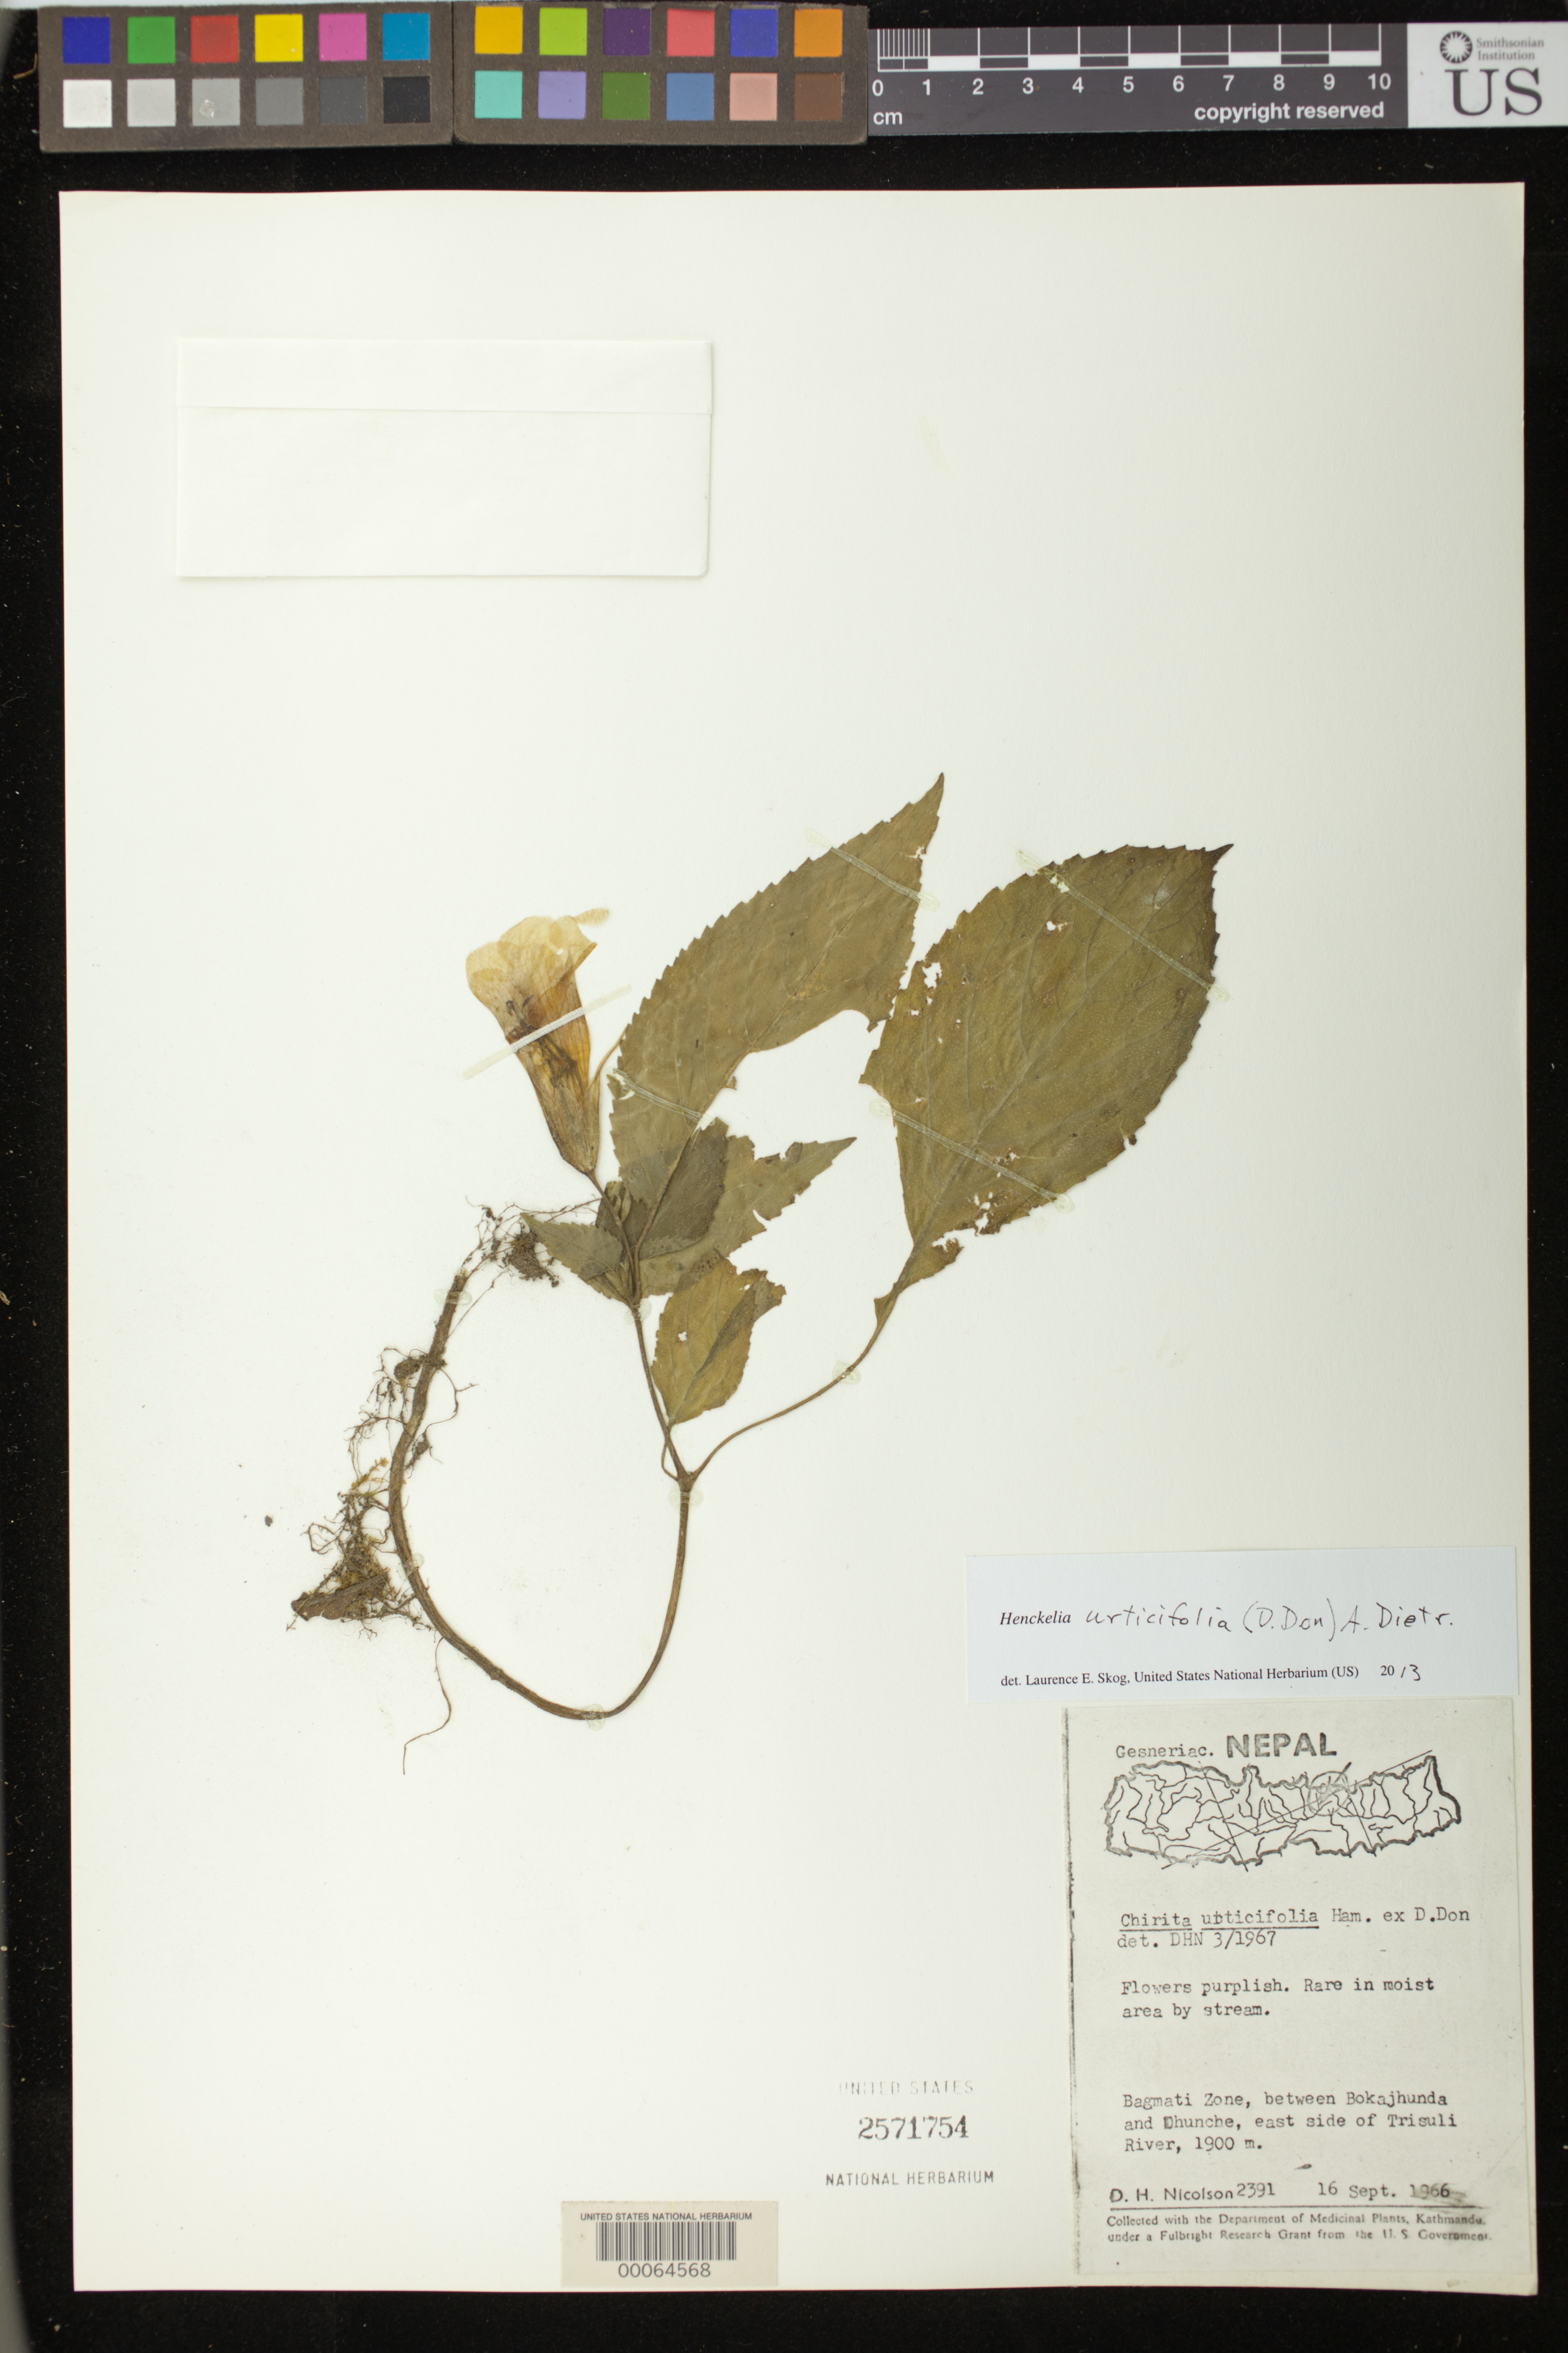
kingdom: Plantae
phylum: Tracheophyta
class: Magnoliopsida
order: Lamiales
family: Gesneriaceae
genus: Henckelia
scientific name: Henckelia urticifolia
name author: (Buch.-Ham. ex D. Don) A. Dietr.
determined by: Skog, Laurence E.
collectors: D. H. Nicolson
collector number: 2391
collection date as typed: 16 Sep 1966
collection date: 1966-09-16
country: Nepal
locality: Bagmati zone, between bokajhunda and dhunche, e side of trisuli river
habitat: In moist area near stream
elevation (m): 1900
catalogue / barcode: US 2571754